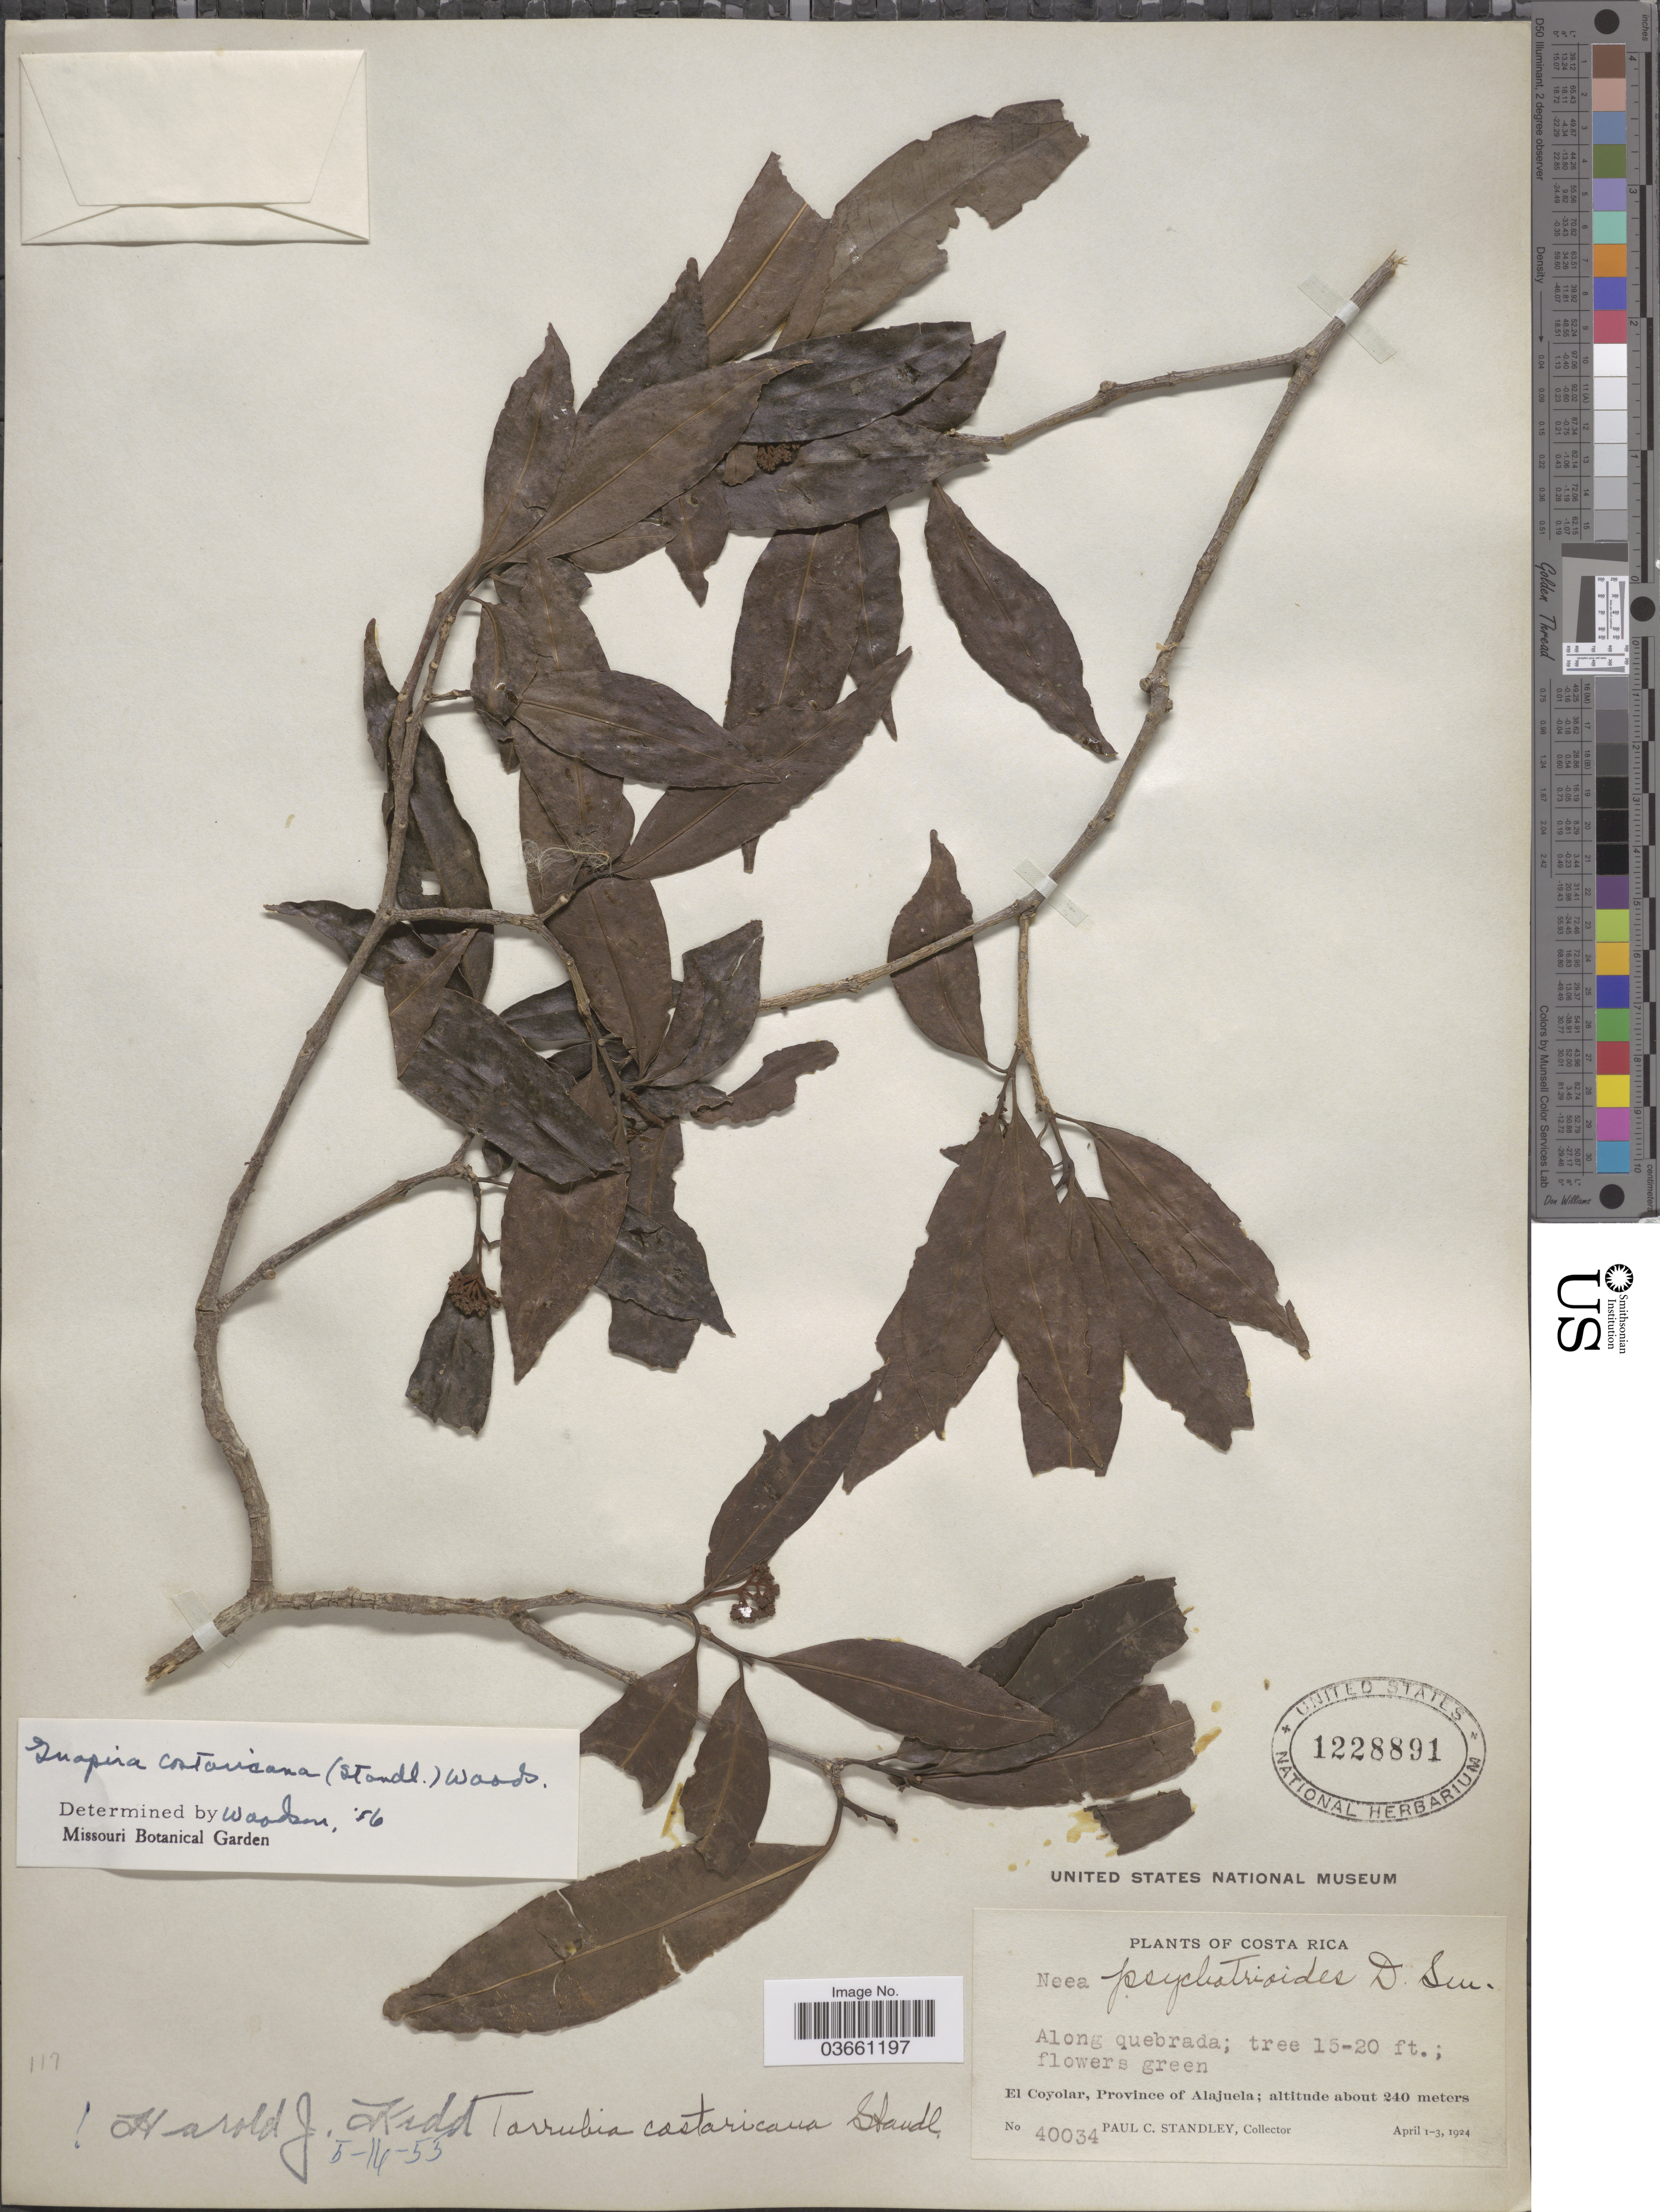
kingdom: Plantae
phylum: Tracheophyta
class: Magnoliopsida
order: Caryophyllales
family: Nyctaginaceae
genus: Guapira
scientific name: Guapira costaricana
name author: (Standl.) Woodson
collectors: P. C. Standley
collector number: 40034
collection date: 1924-04-01/1924-04-03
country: Costa Rica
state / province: Alajuela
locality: Along quebrada. El Coyolar.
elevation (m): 240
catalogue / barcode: US 1228891